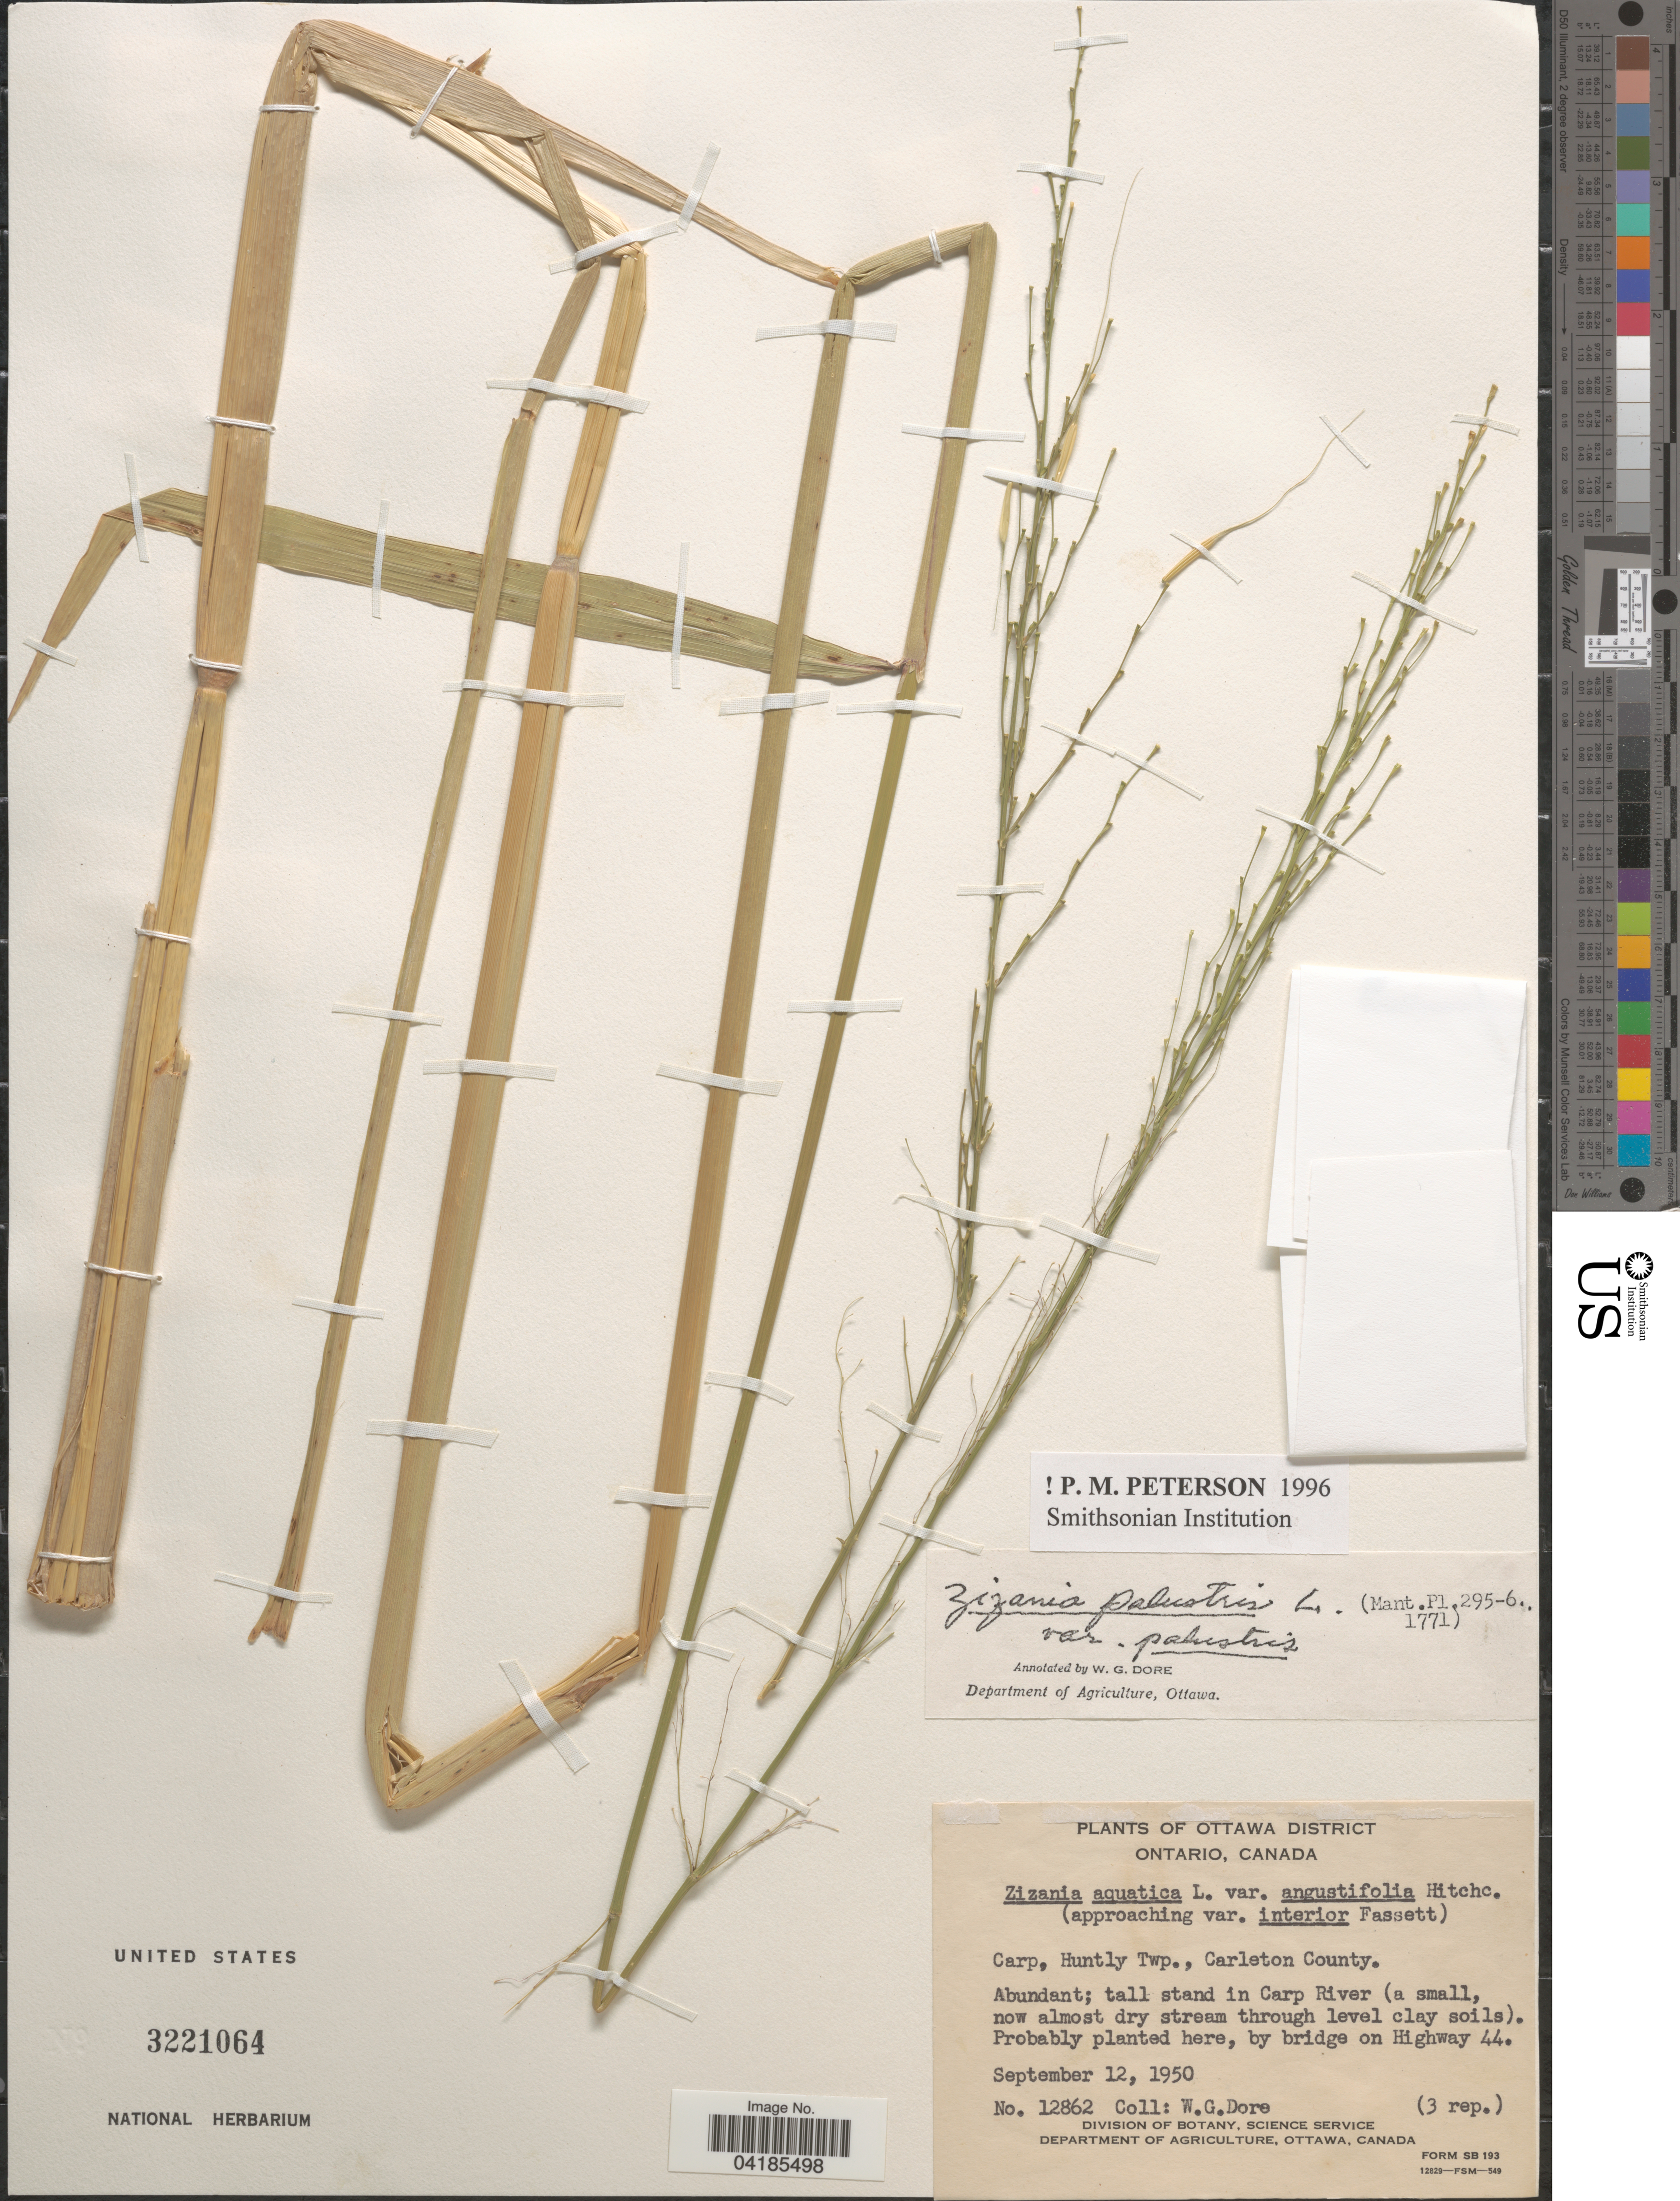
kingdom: Plantae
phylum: Tracheophyta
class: Liliopsida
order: Poales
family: Poaceae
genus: Zizania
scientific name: Zizania palustris var. palustris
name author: L.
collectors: W. Dore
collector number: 12862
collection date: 1950-09-12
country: Canada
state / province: Ontario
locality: Carp, Huntly Twp., Carleton County. Tall stand in Carp River. By bridge on Highway 44.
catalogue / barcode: US 3221064